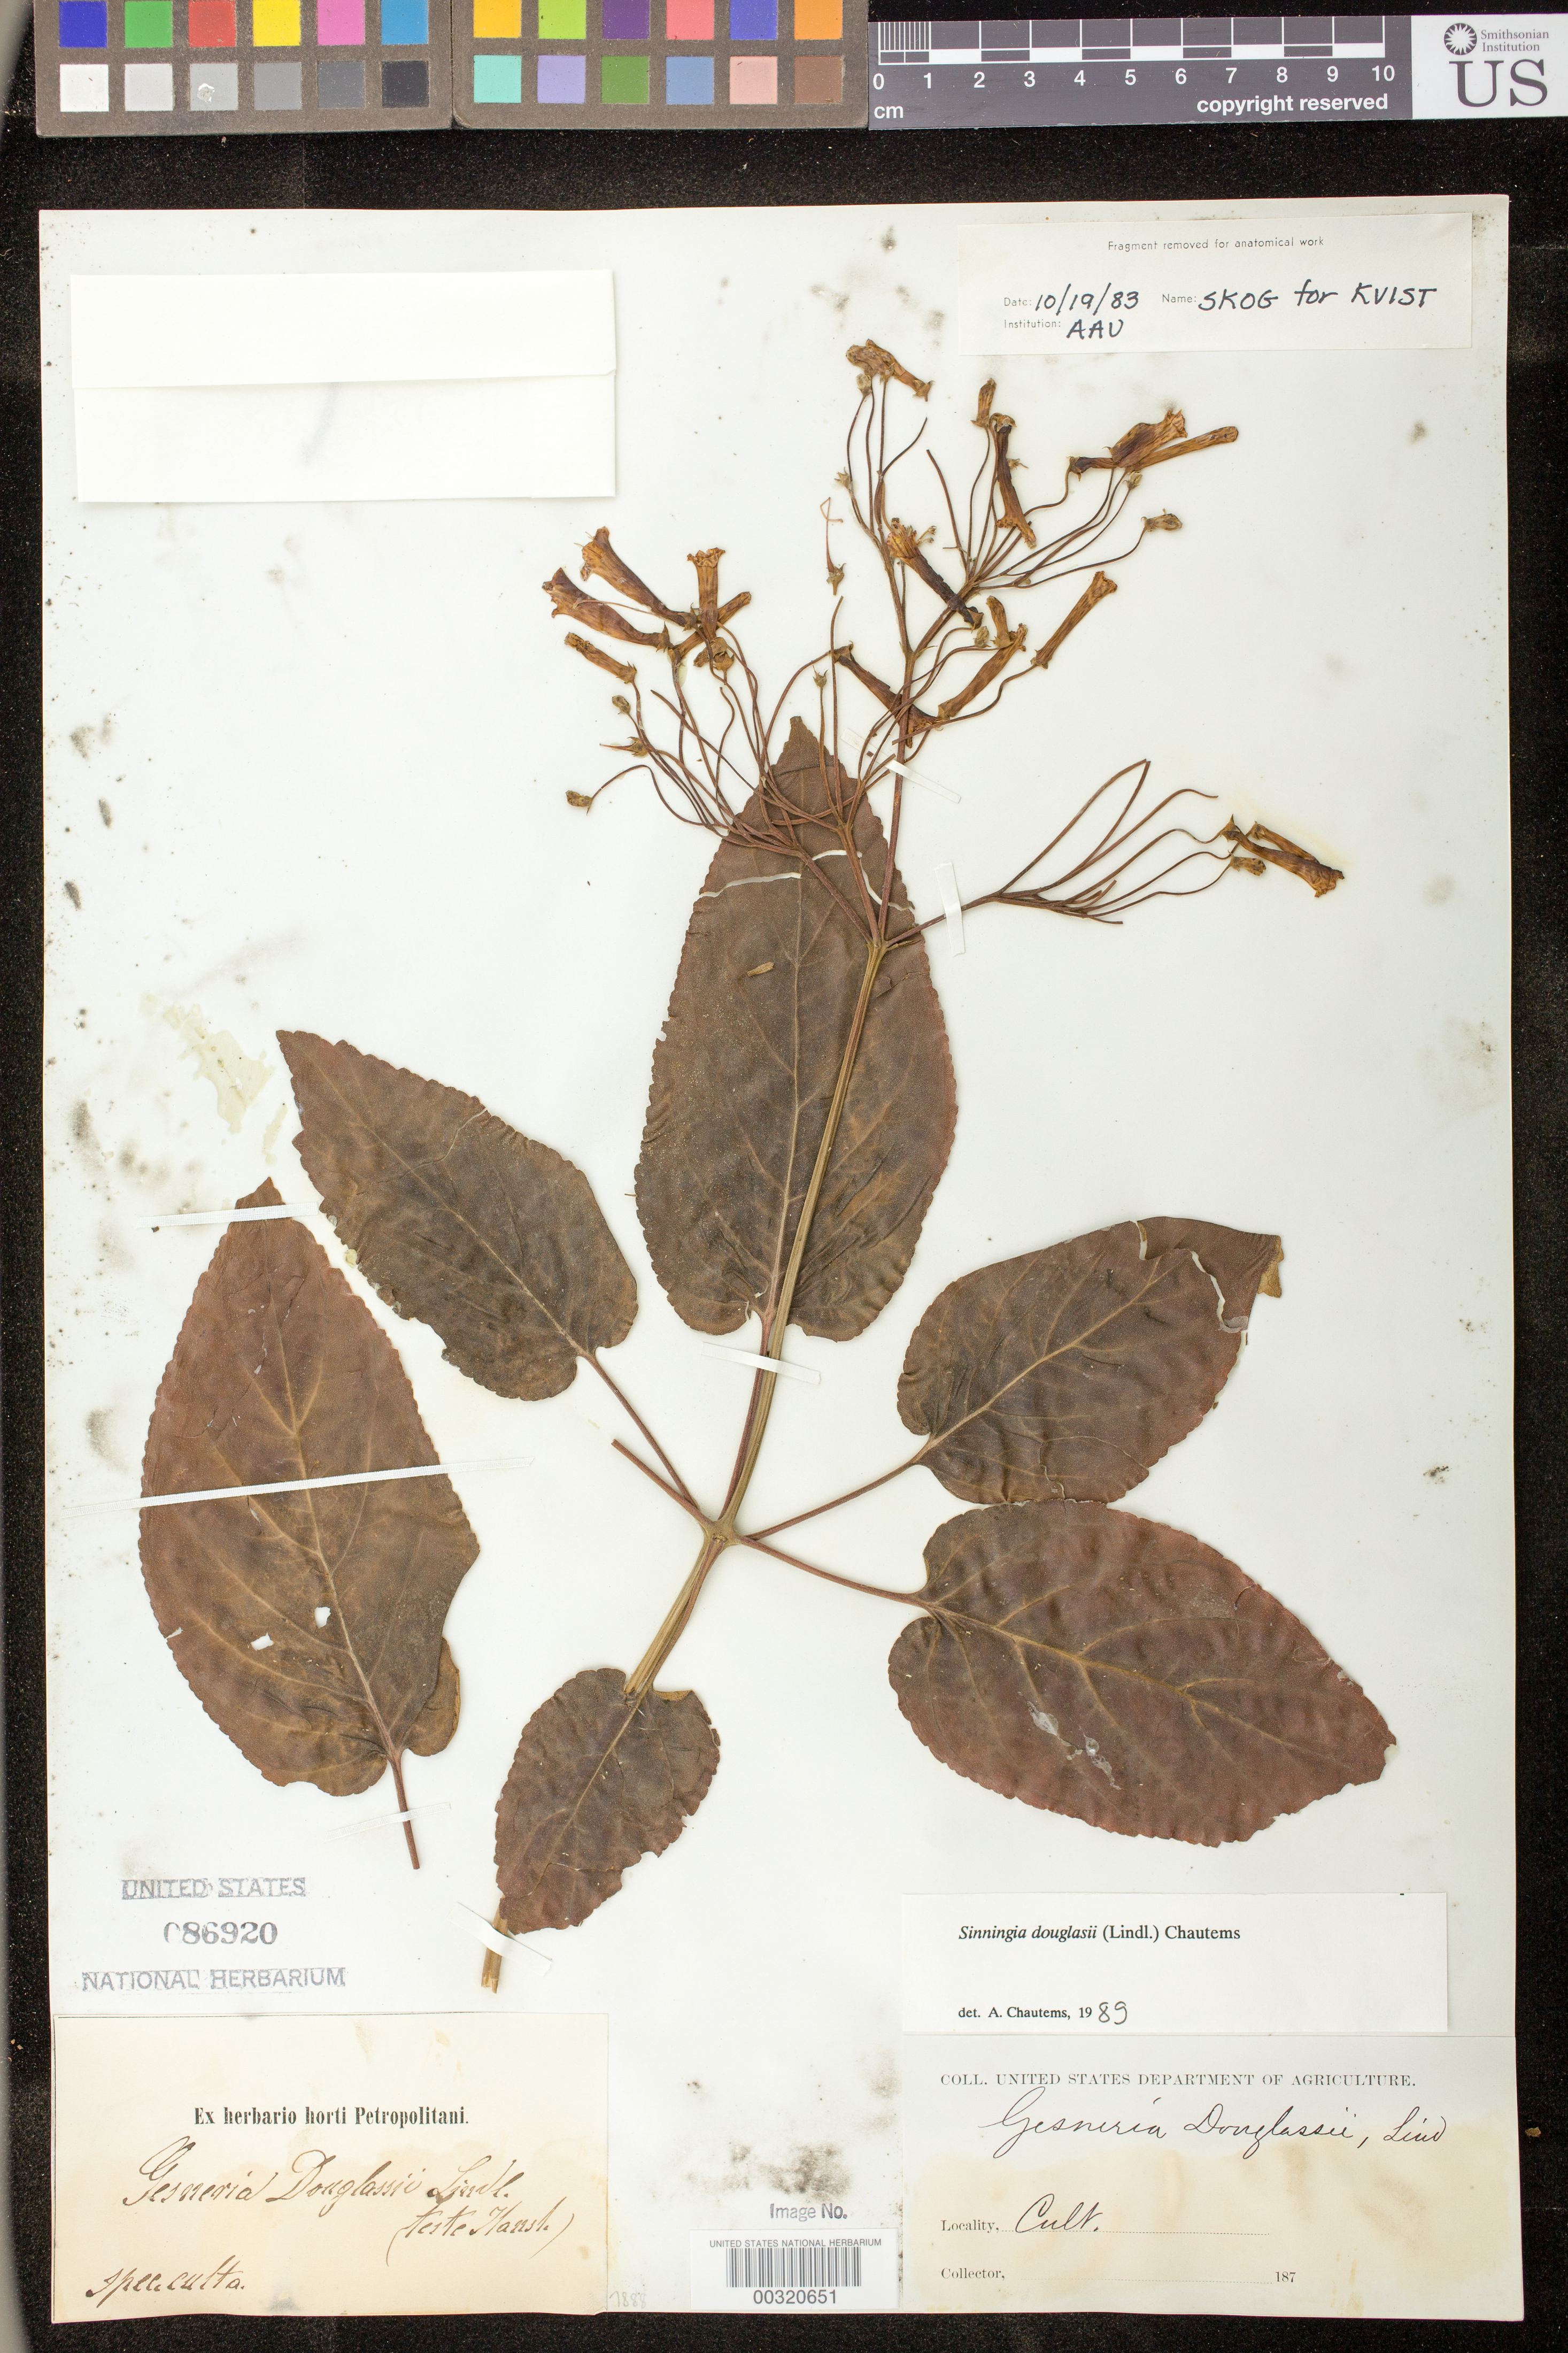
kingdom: Plantae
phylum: Tracheophyta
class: Magnoliopsida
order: Lamiales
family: Gesneriaceae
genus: Sinningia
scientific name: Sinningia douglasii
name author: (Lindl.) Chautems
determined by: Chautems, A. P.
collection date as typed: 187-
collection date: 1870/1879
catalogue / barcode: US 86920